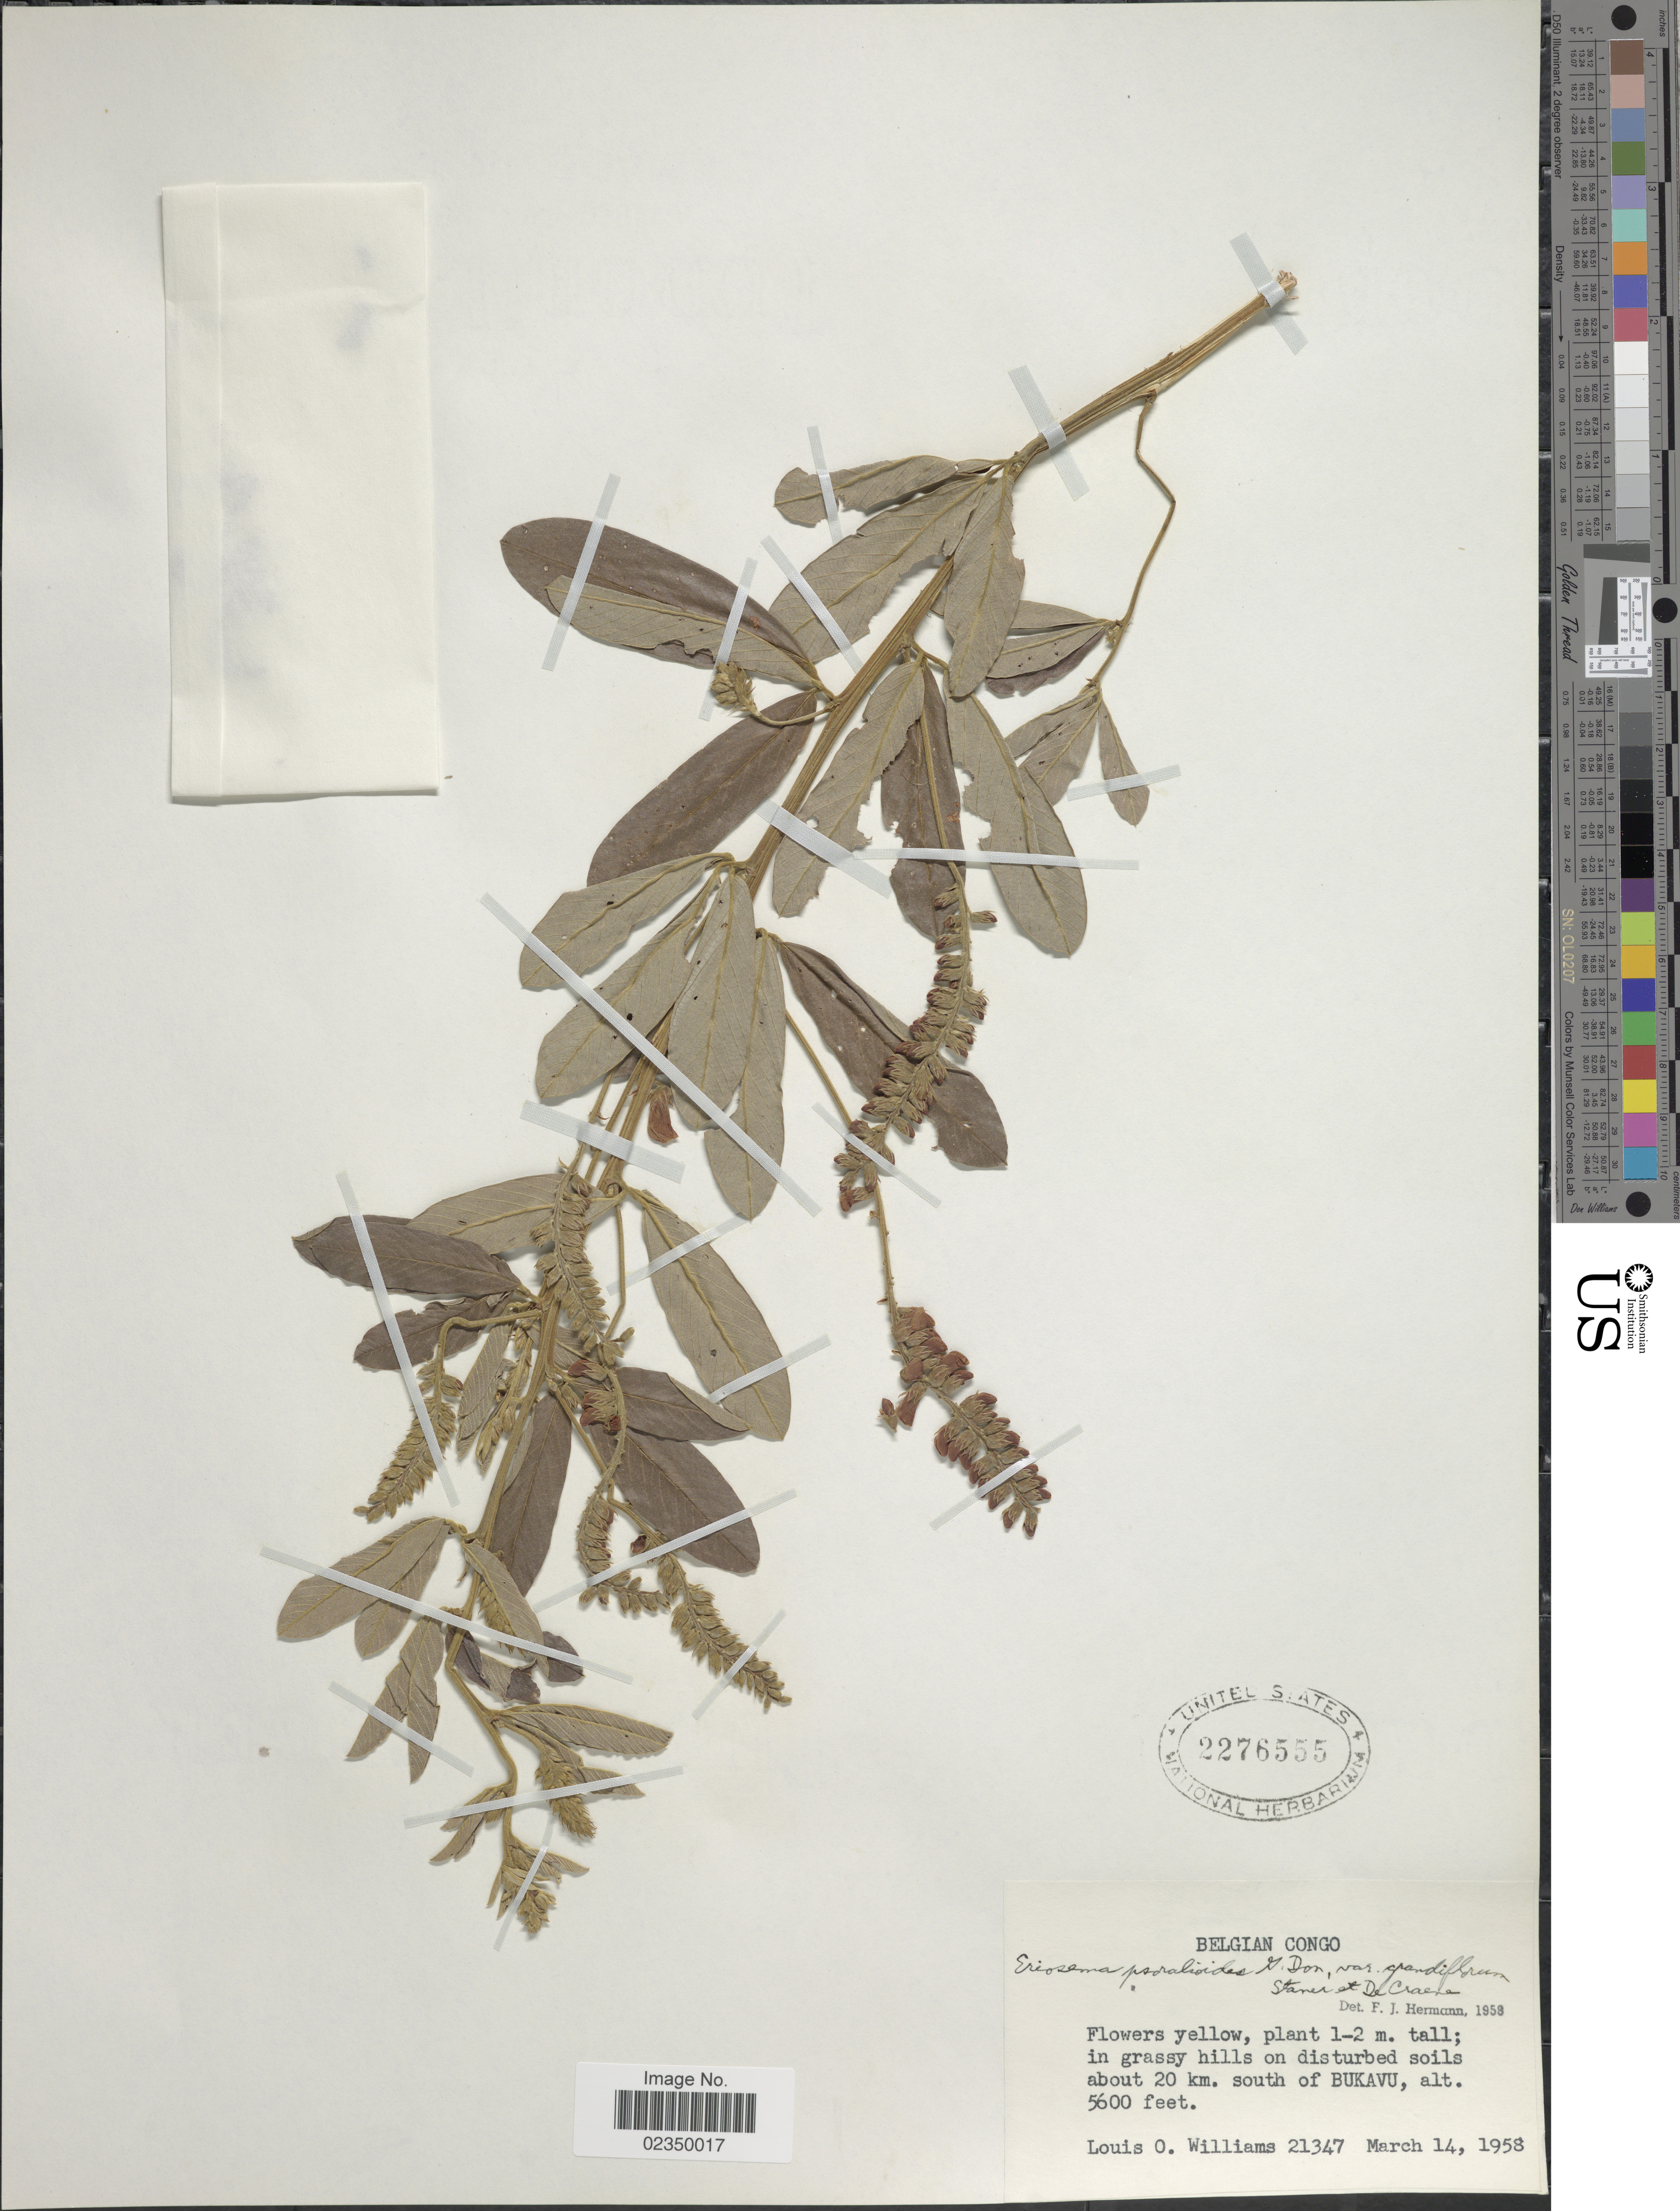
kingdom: Plantae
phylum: Tracheophyta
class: Magnoliopsida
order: Fabales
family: Fabaceae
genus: Eriosema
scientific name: Eriosema psoraloides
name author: (Lam.) G. Don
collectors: L. O. Williams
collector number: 21347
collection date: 1958-03-14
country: Congo, Democratic Republic of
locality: About 20 km. south of Bukavu. Belgian Congo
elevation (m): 1707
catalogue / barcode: US 2276555